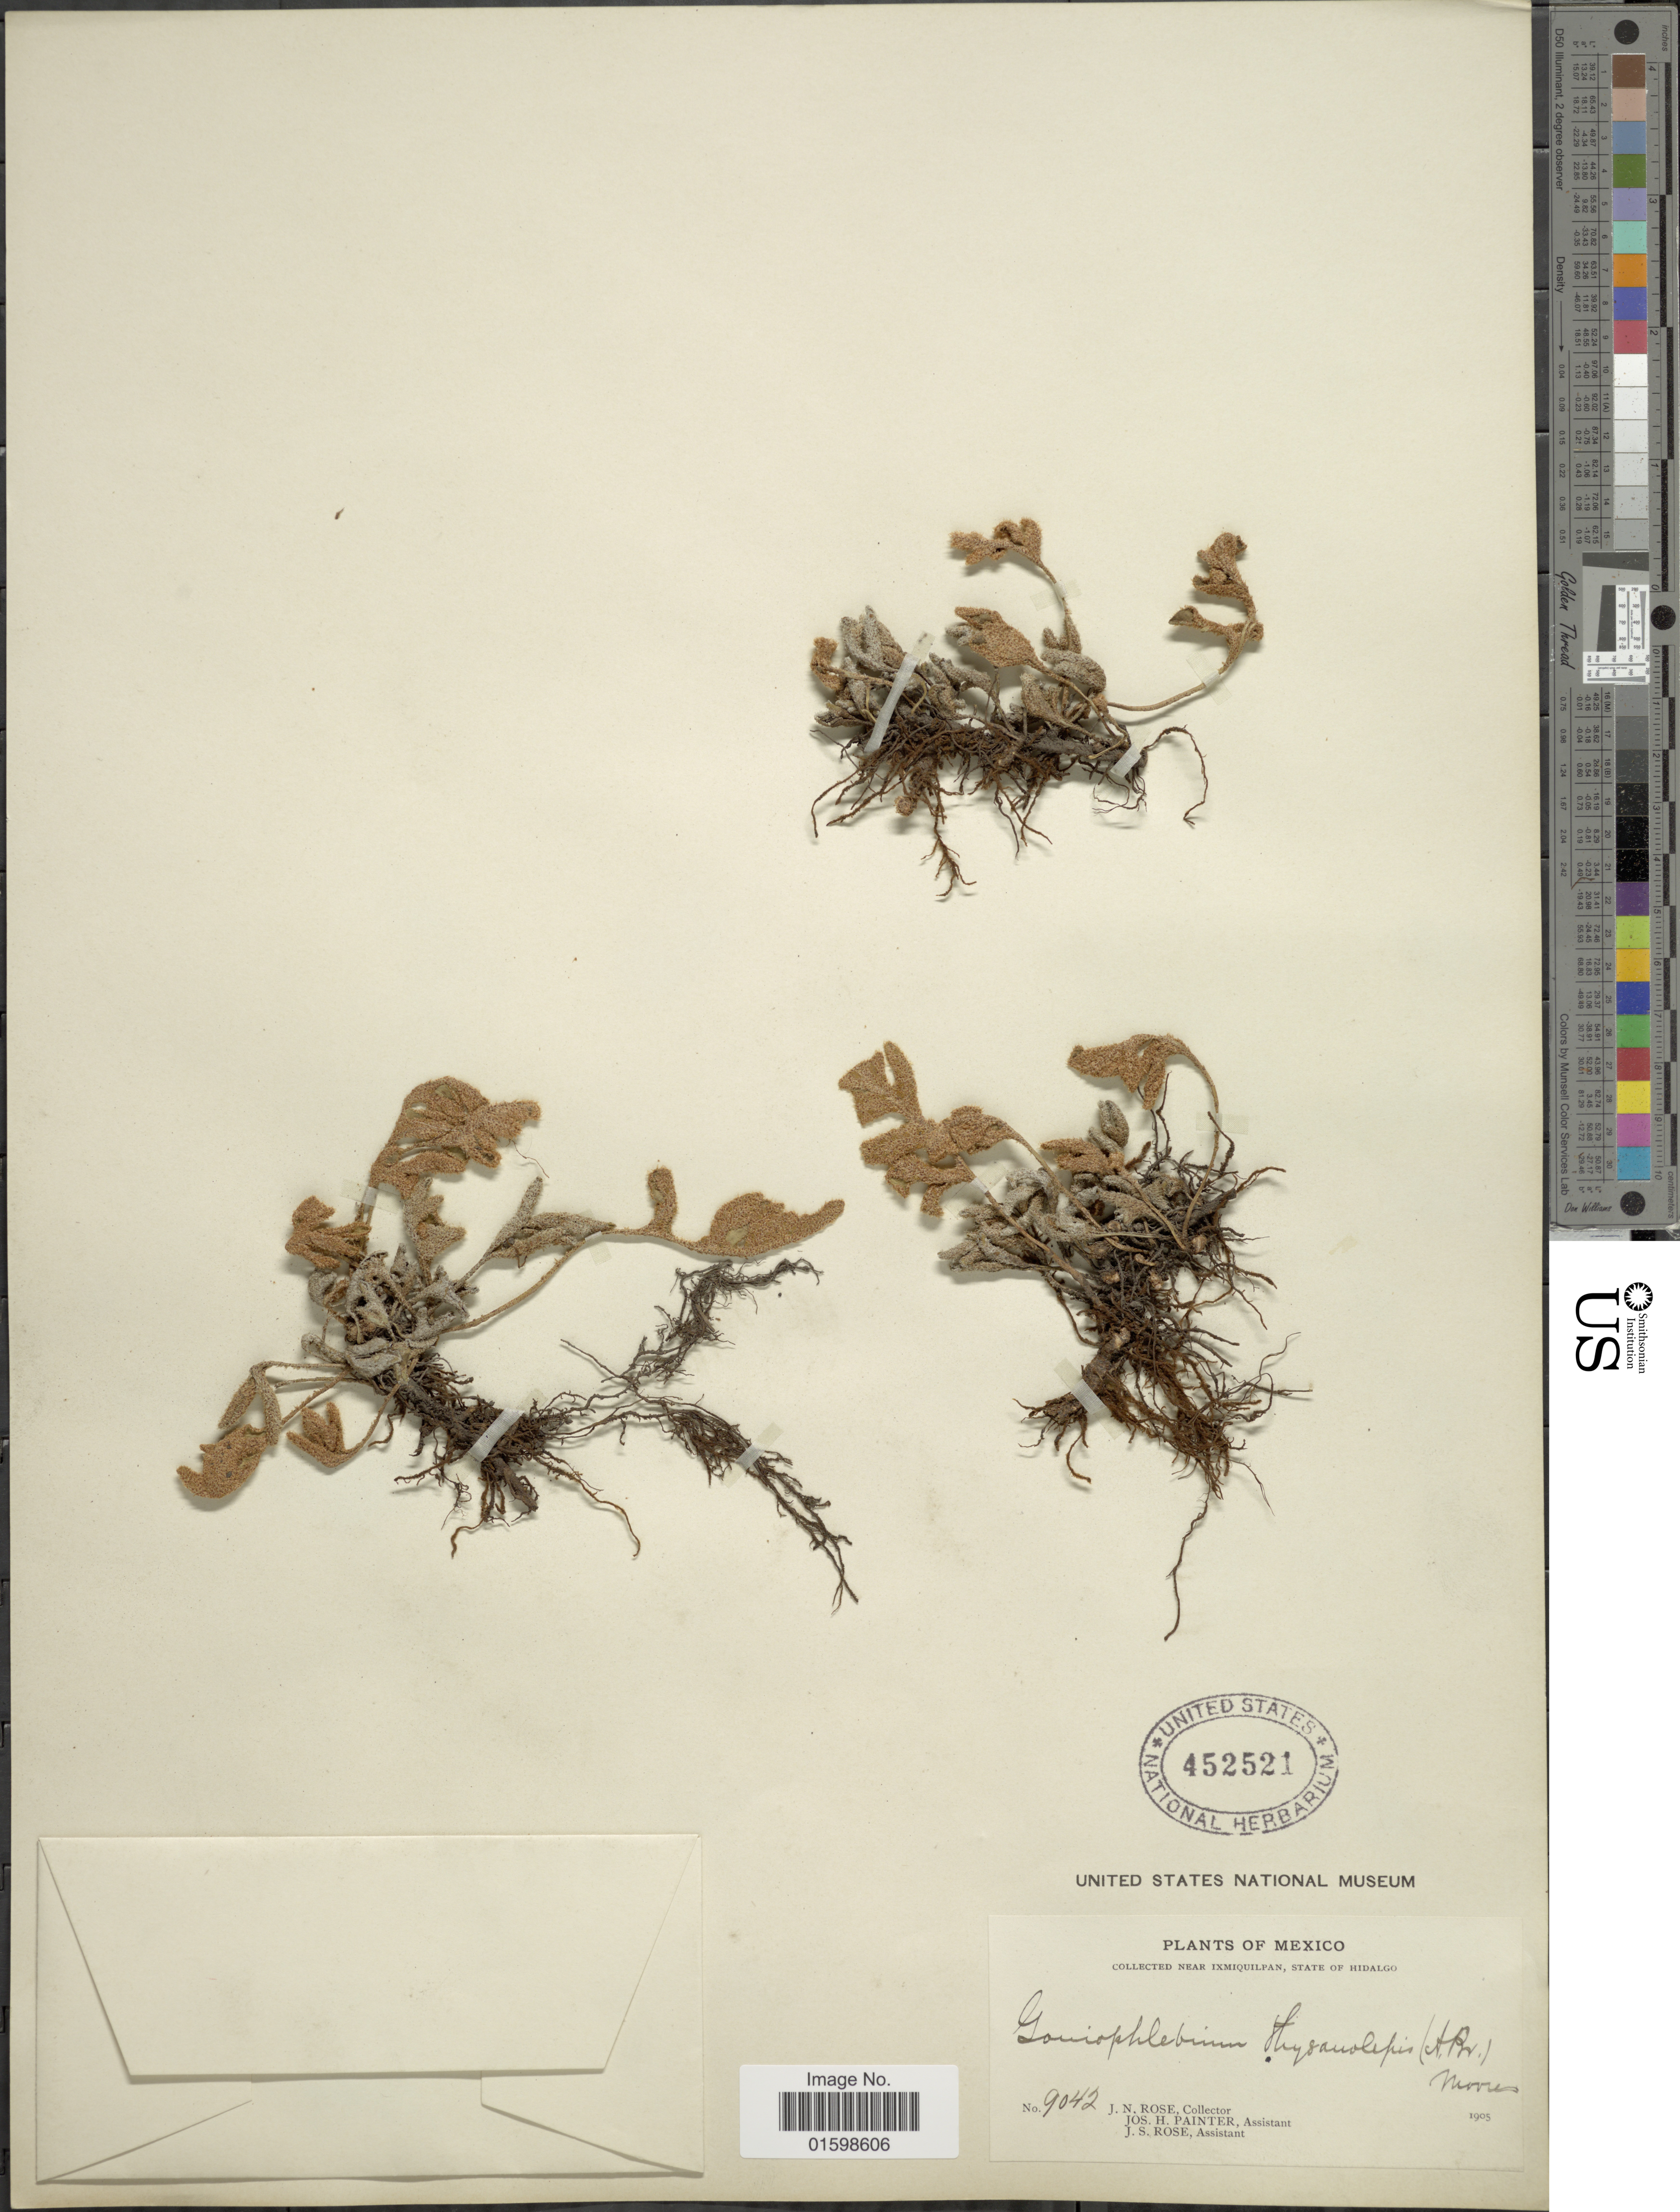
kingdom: Plantae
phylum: Tracheophyta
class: Polypodiopsida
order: Polypodiales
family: Polypodiaceae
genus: Pleopeltis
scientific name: Pleopeltis thyssanolepis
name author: (A. Braun ex Klotzsch) E.G. Andrews & Windham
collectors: J. N. Rose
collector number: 9042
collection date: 1905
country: Mexico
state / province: Hidalgo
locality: Near Ixmiquilpan, state of Hidalgo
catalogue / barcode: US 452521